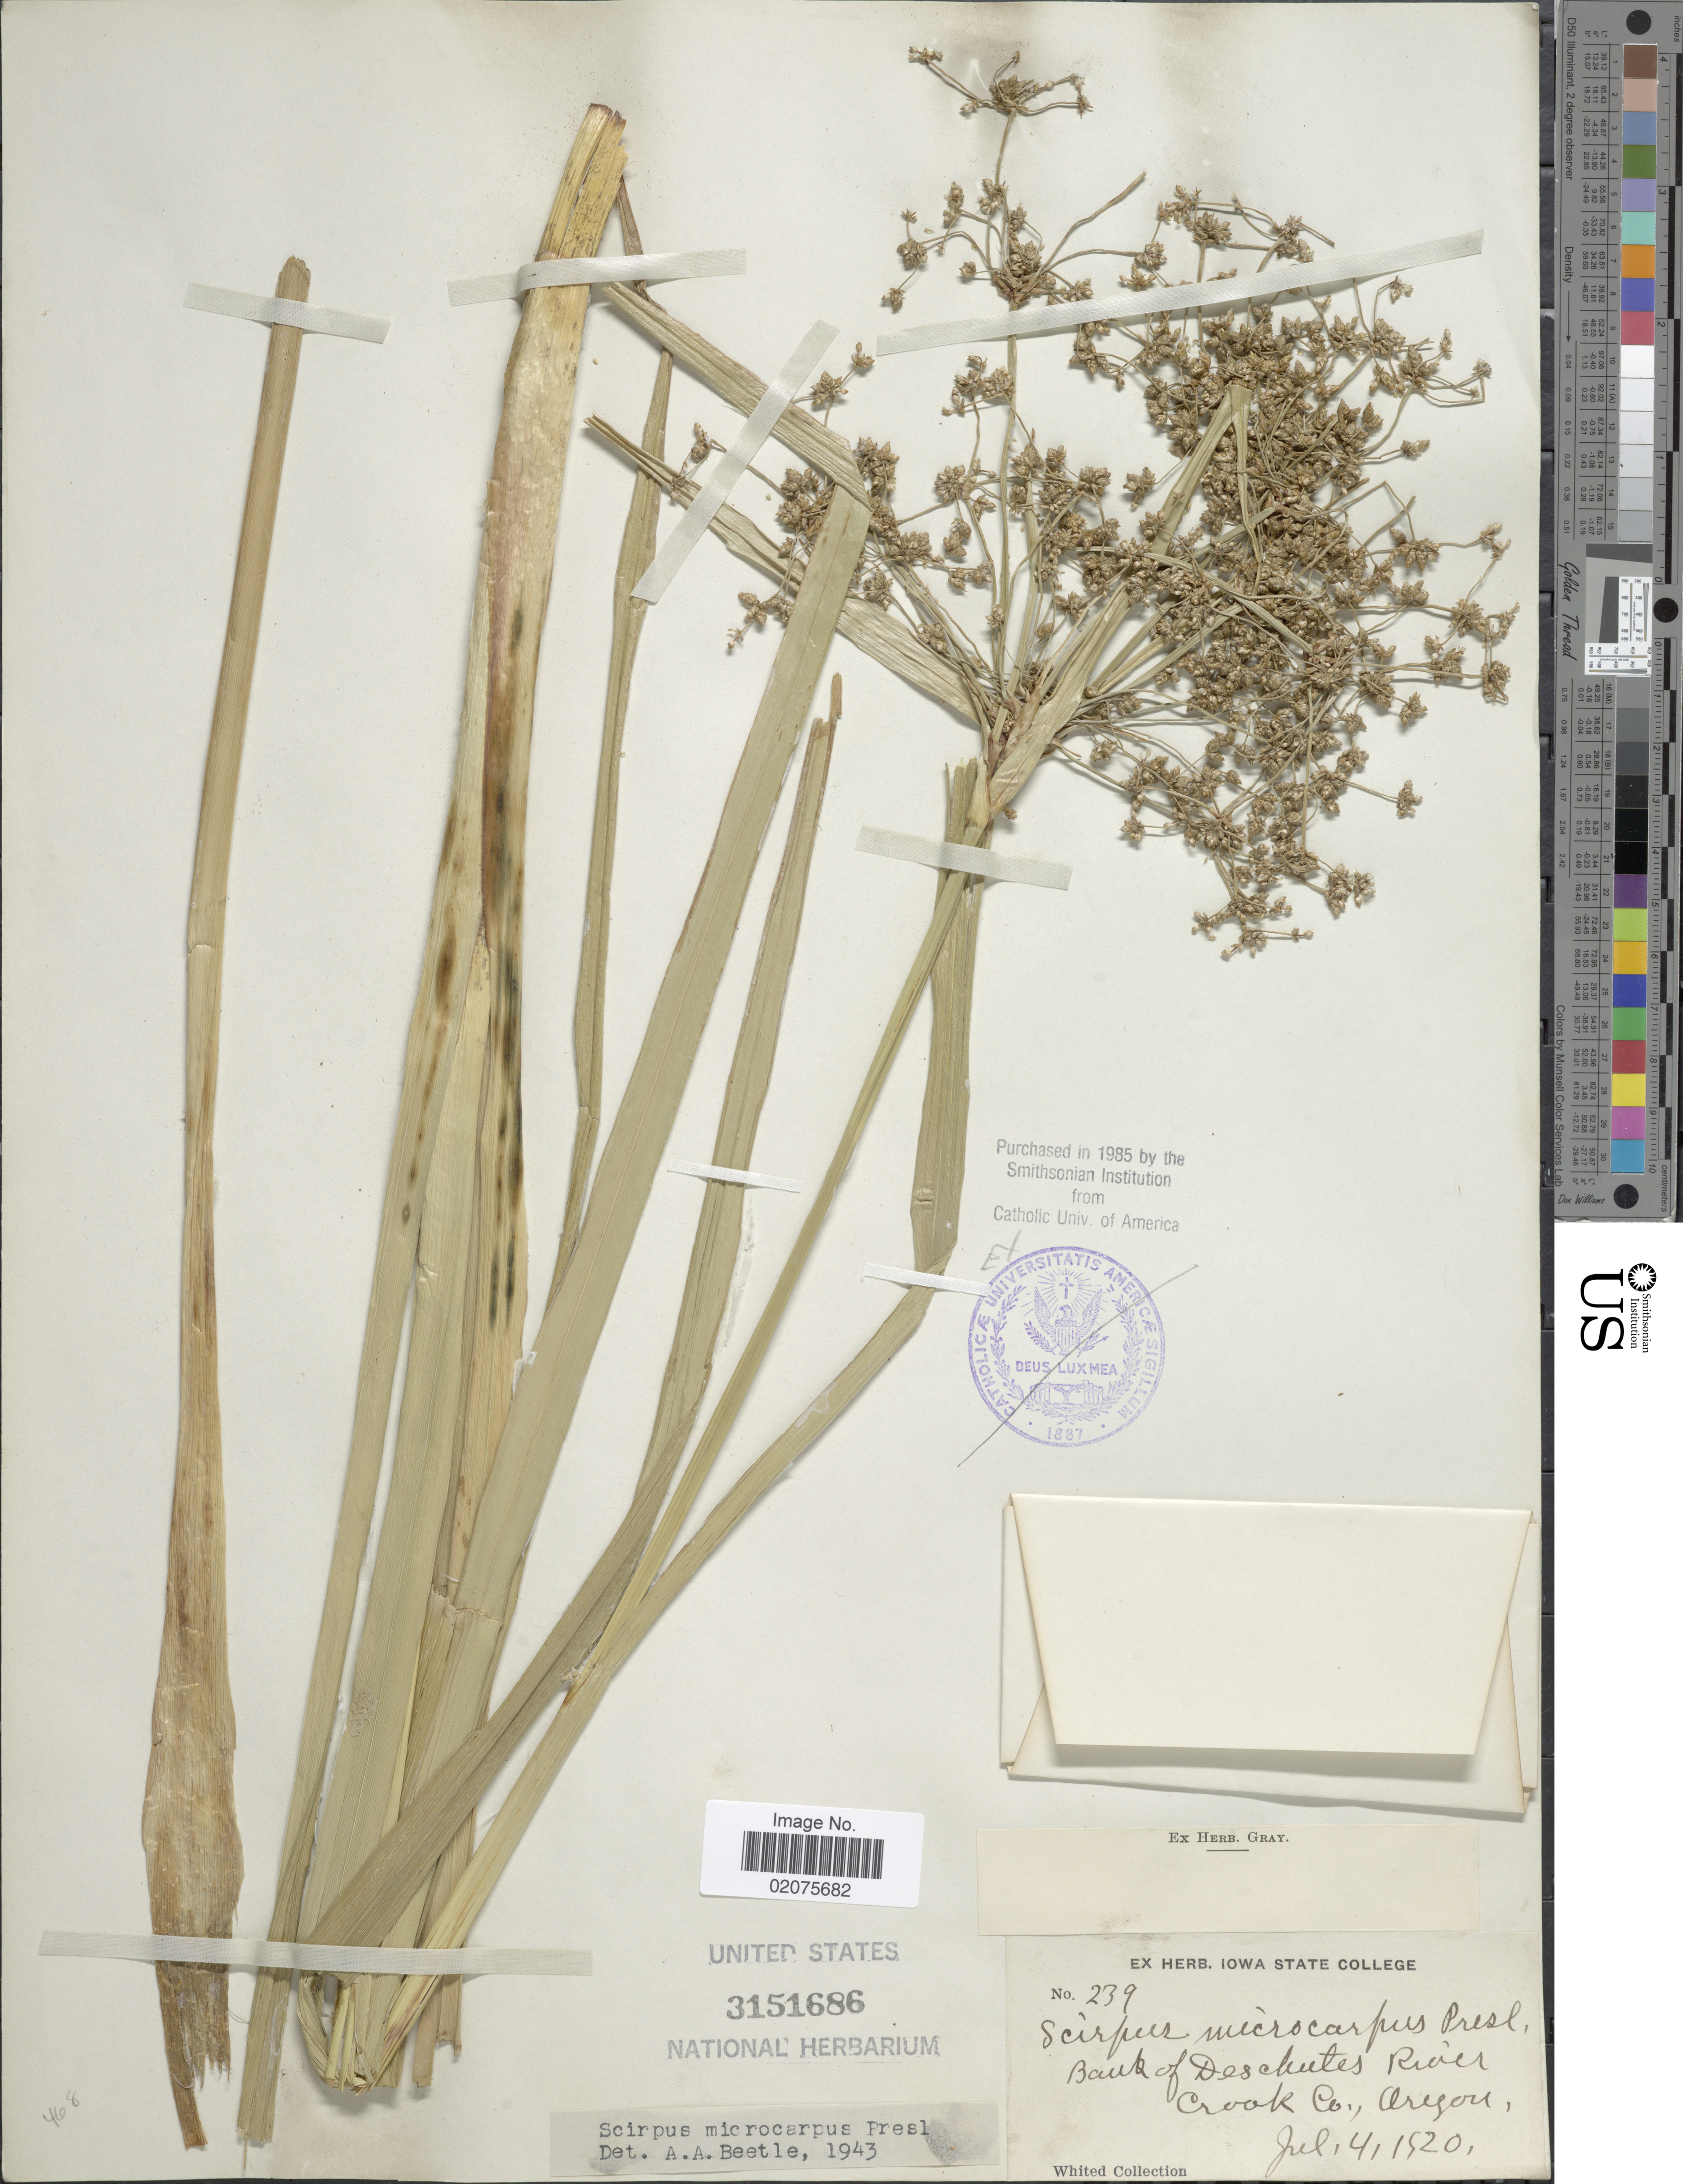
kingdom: Plantae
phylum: Tracheophyta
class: Liliopsida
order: Poales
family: Cyperaceae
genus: Scirpus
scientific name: Scirpus microcarpus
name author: J. Presl & C. Presl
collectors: Whited Collection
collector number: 239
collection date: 1920-07-04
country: United States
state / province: Oregon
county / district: Crook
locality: Bank of Deschutes River, Crook Co.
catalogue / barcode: US 3151686